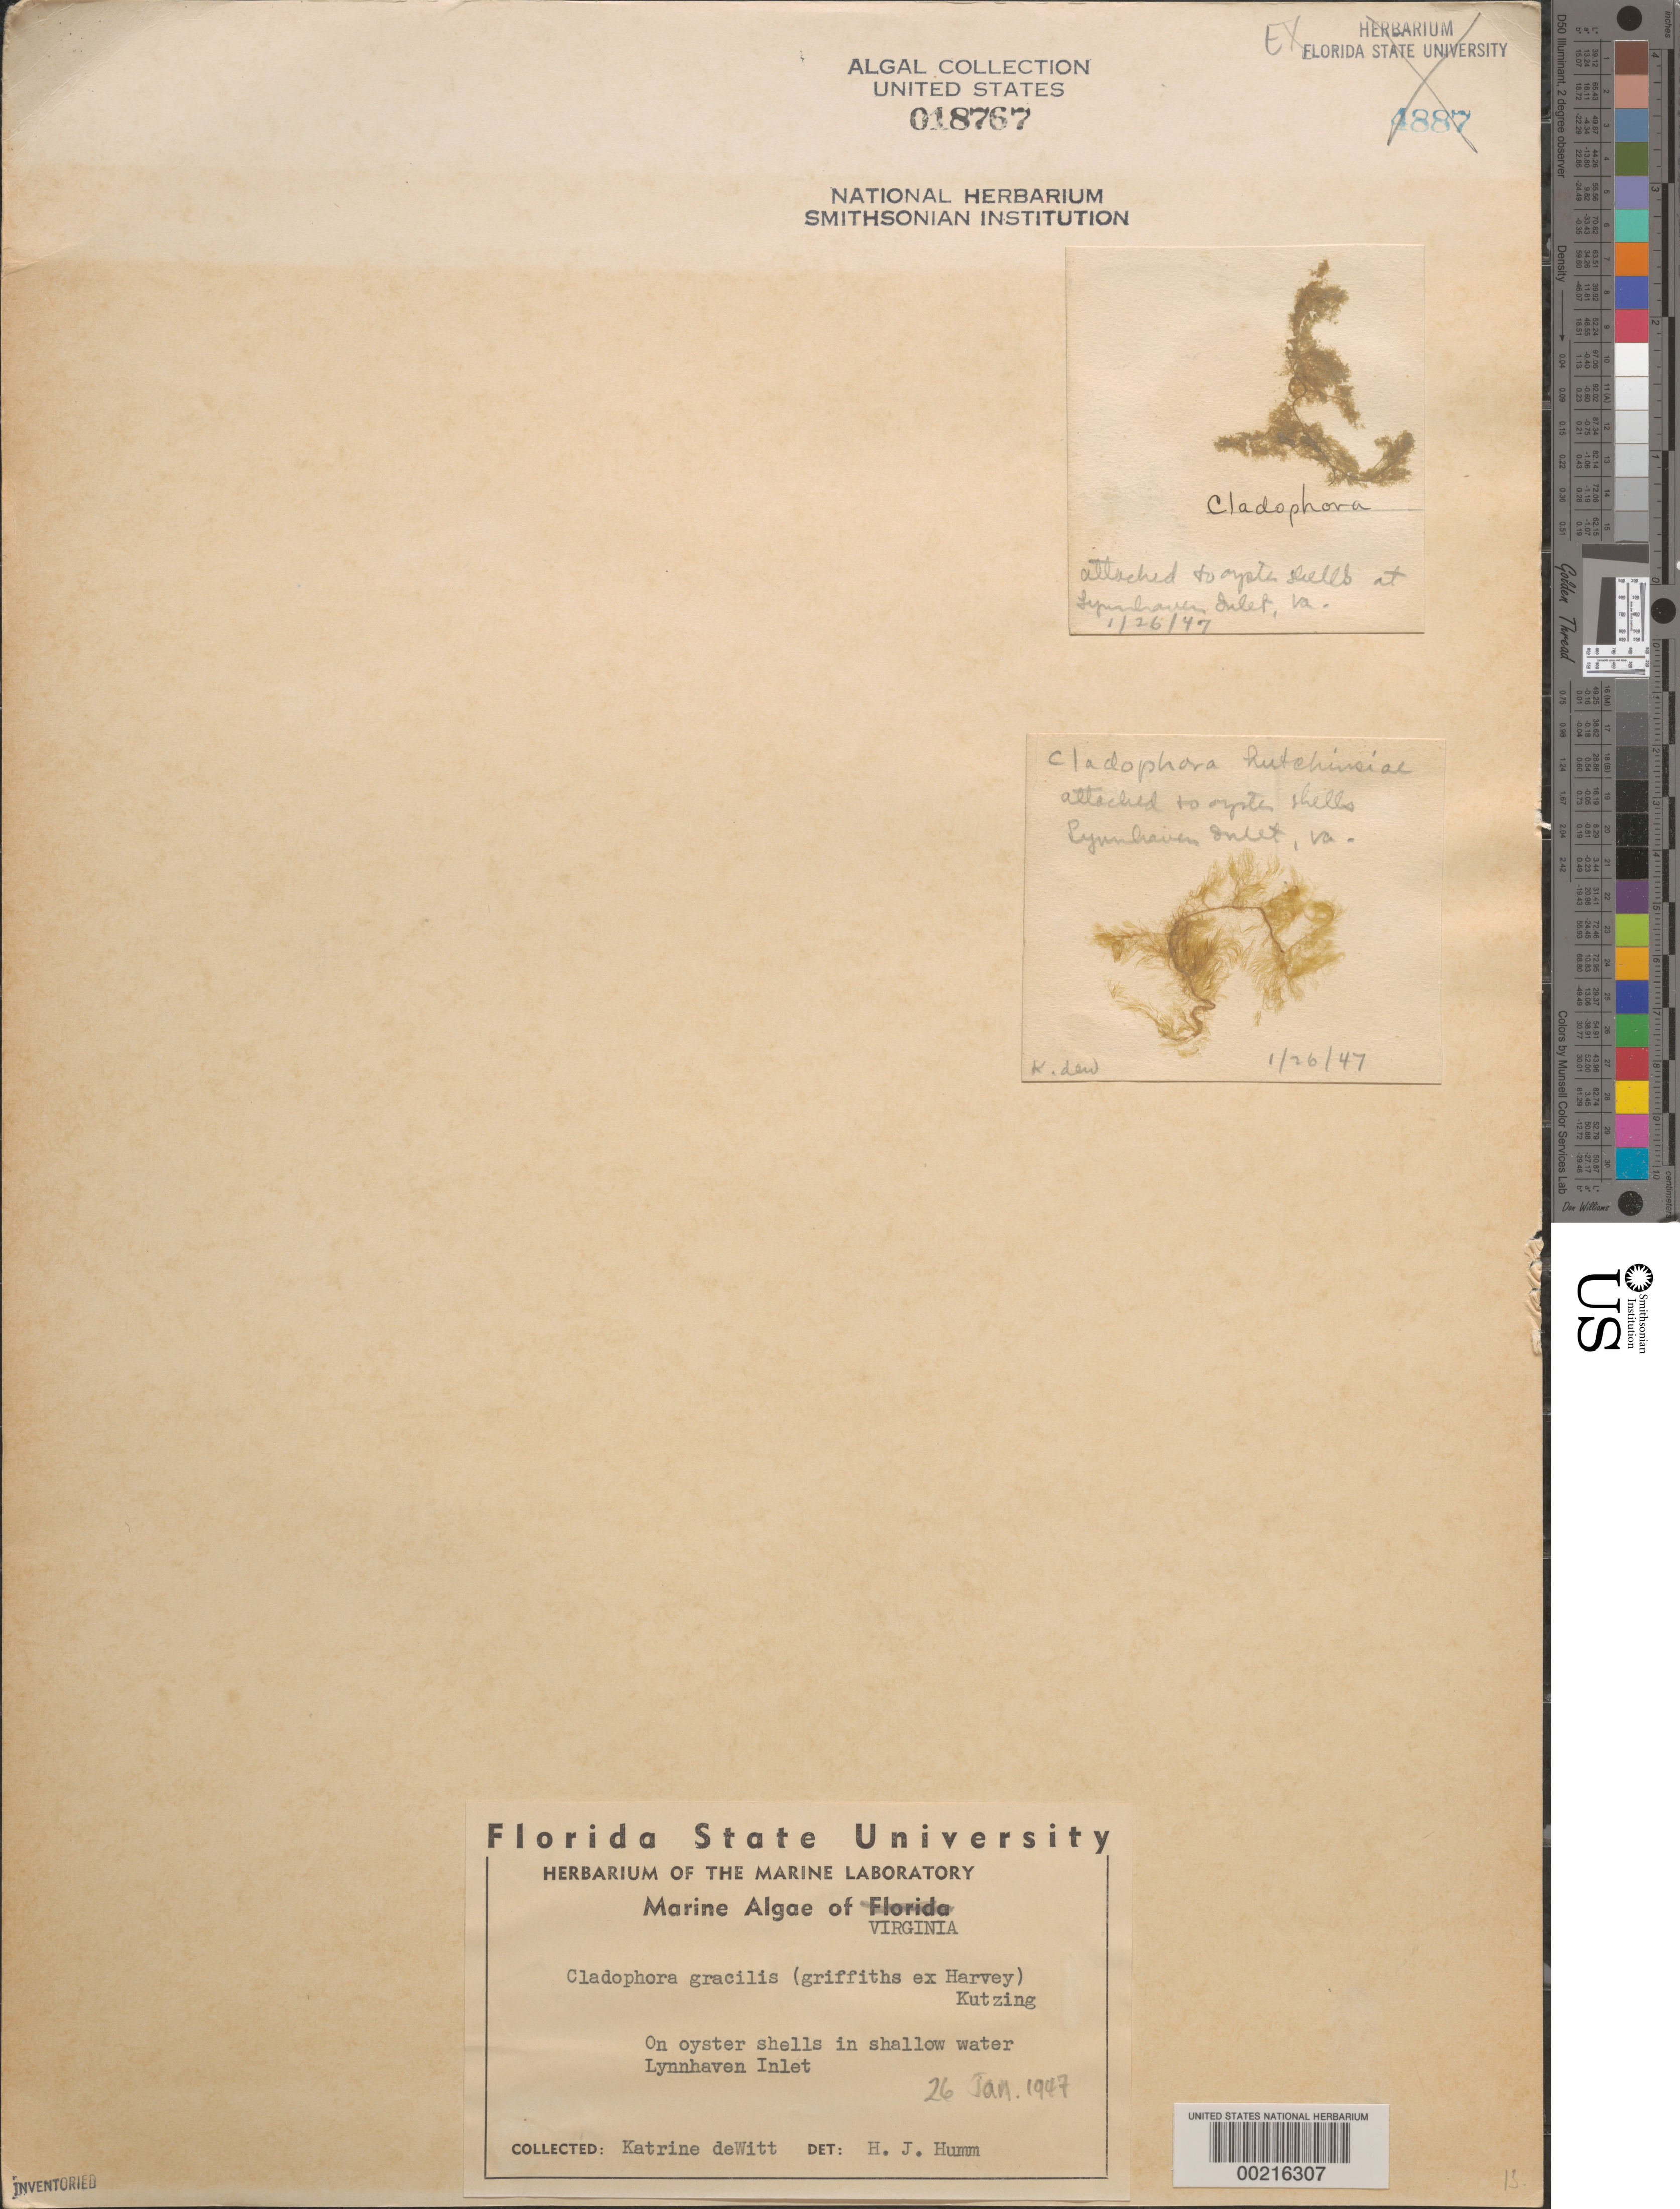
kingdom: Plantae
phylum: Chlorophyta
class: Ulvophyceae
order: Cladophorales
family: Cladophoraceae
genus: Cladophora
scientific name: Cladophora gracilis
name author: (Griff.) Kütz.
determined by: Humm, Harold J.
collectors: K. deWitt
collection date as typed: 26 Jan 1947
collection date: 1947-01-26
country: United States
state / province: Virginia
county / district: City of Virginia Beach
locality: Lynnhaven Inlet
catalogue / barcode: US 18767